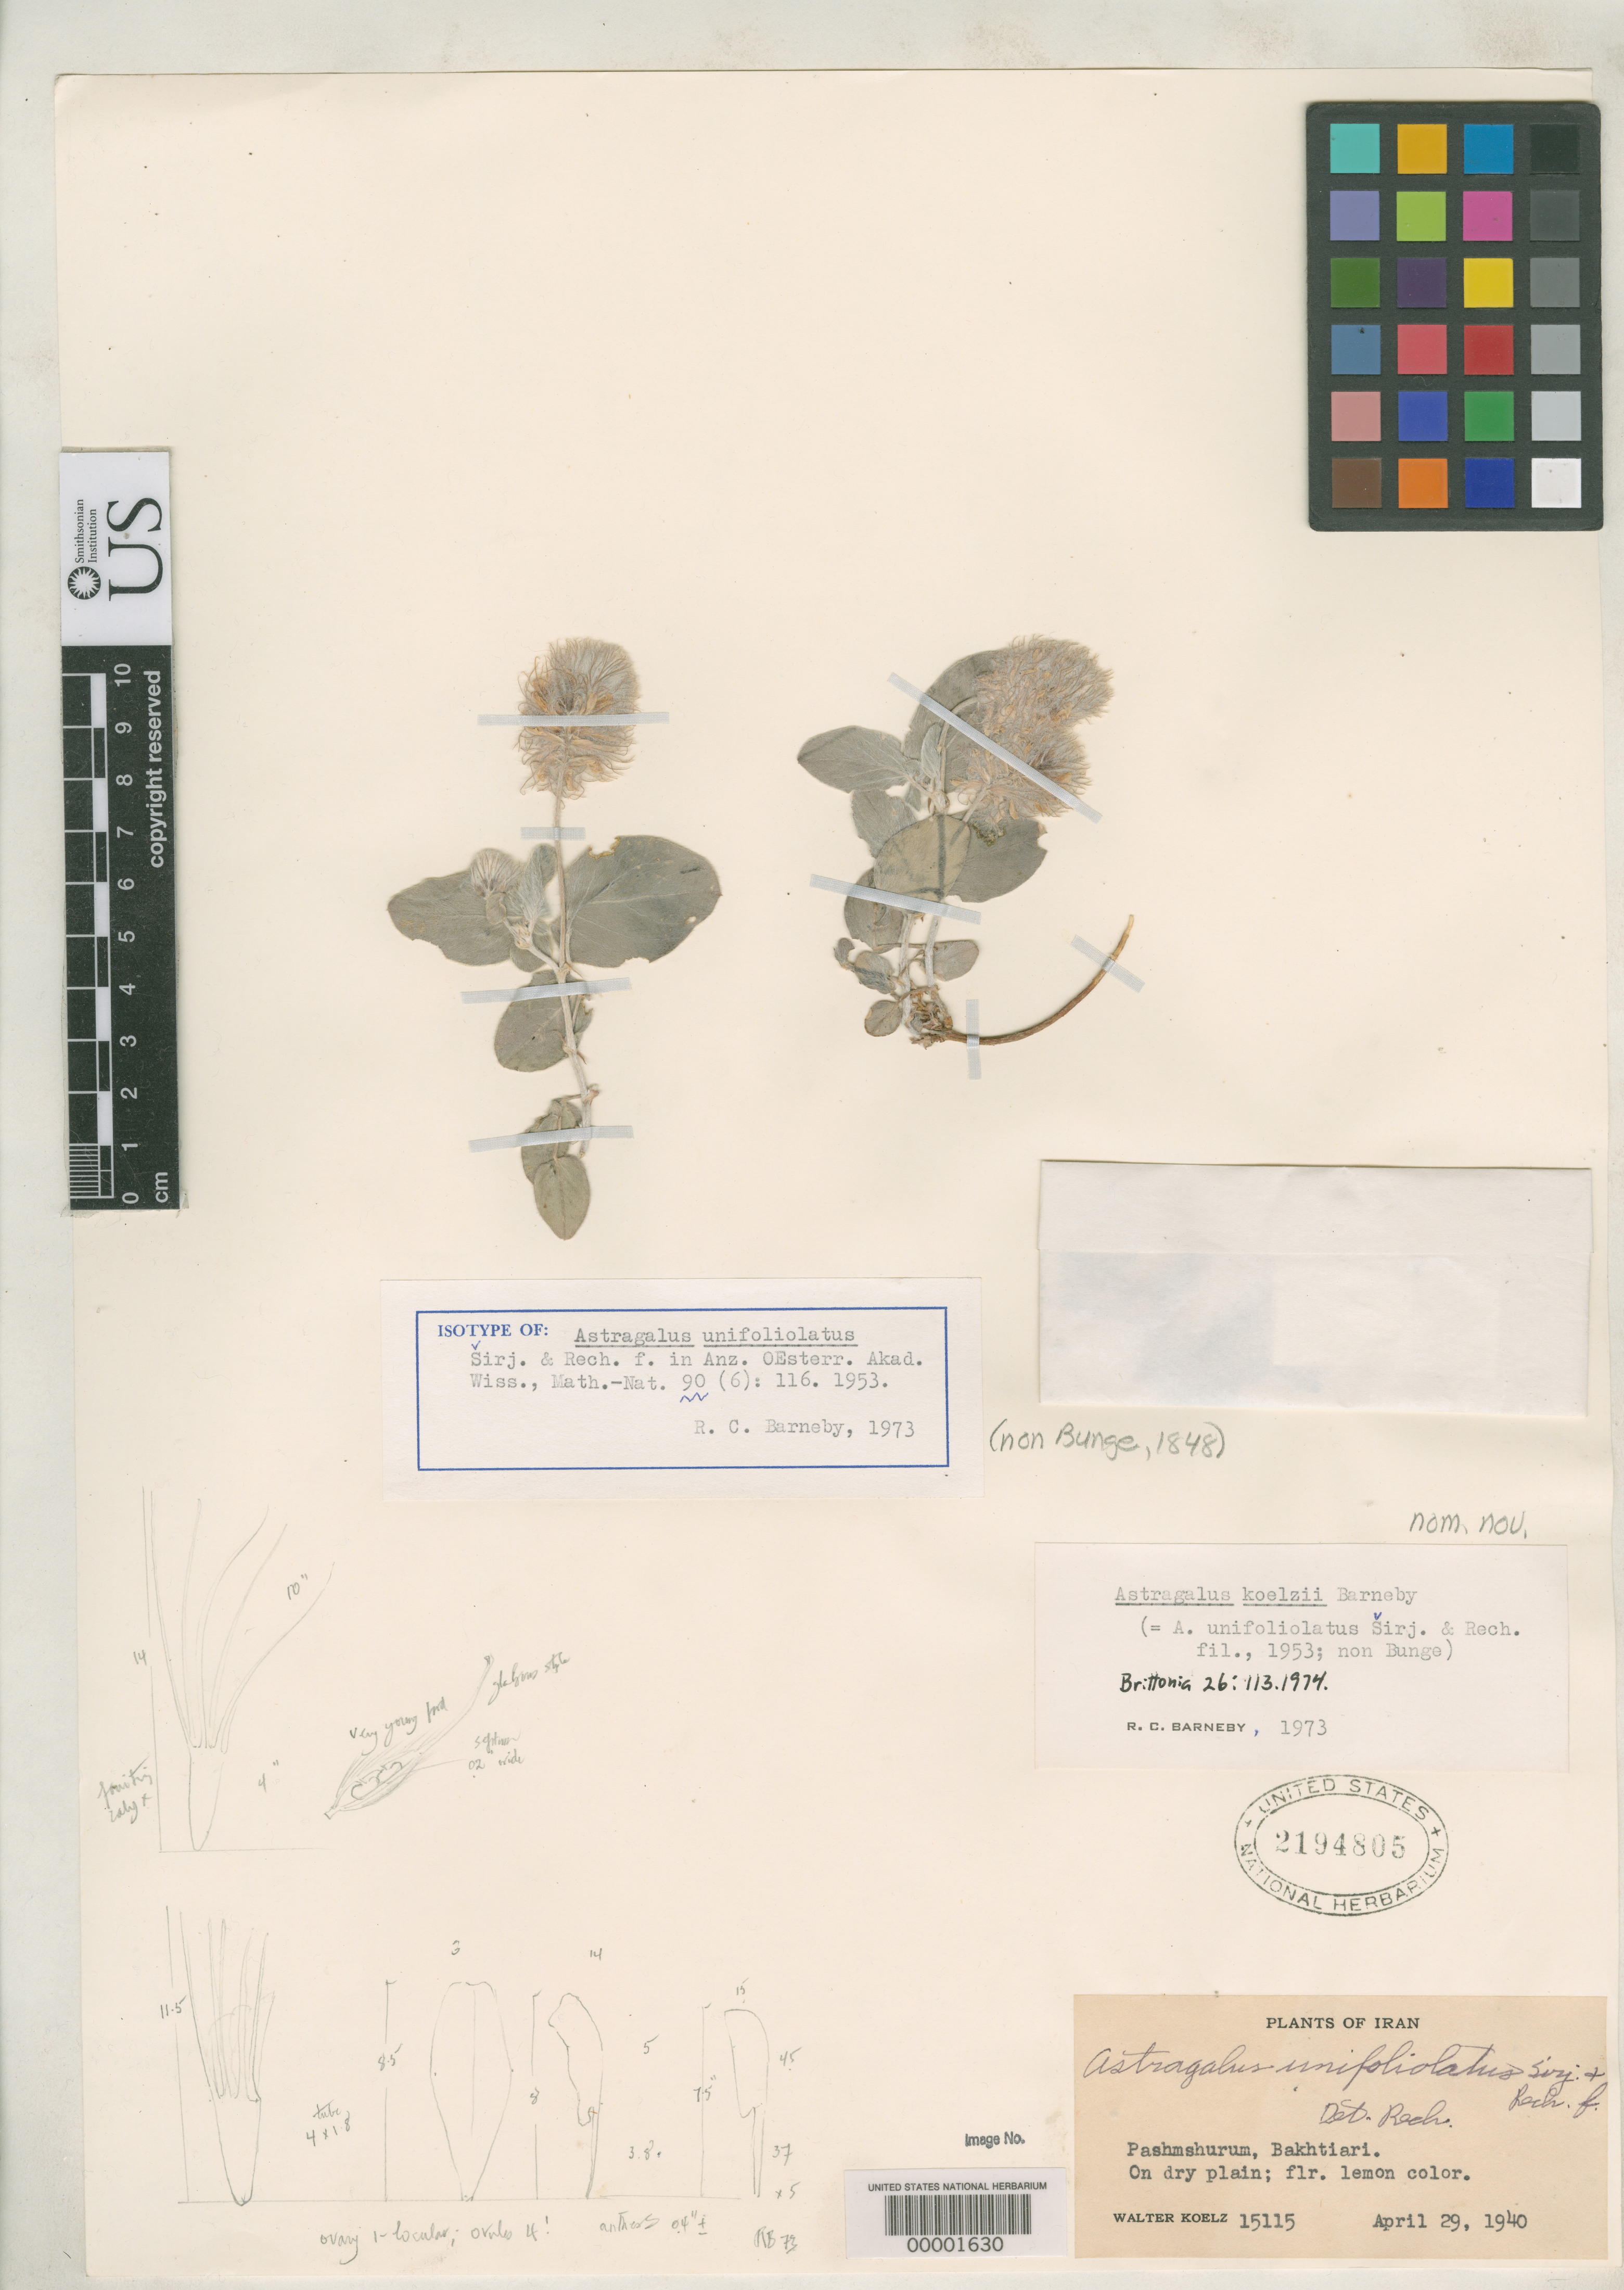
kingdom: Plantae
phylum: Tracheophyta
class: Magnoliopsida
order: Fabales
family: Fabaceae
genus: Astragalus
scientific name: Astragalus unifoliolatus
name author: Širj. & Rech. f.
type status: Isotype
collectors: W. N. Koelz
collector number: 15115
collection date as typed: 29 Apr 1940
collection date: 1940-04-29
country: Iran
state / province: Chahar Mahaal and Bakhtiari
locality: Pashmshurum.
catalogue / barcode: US 2194805-2